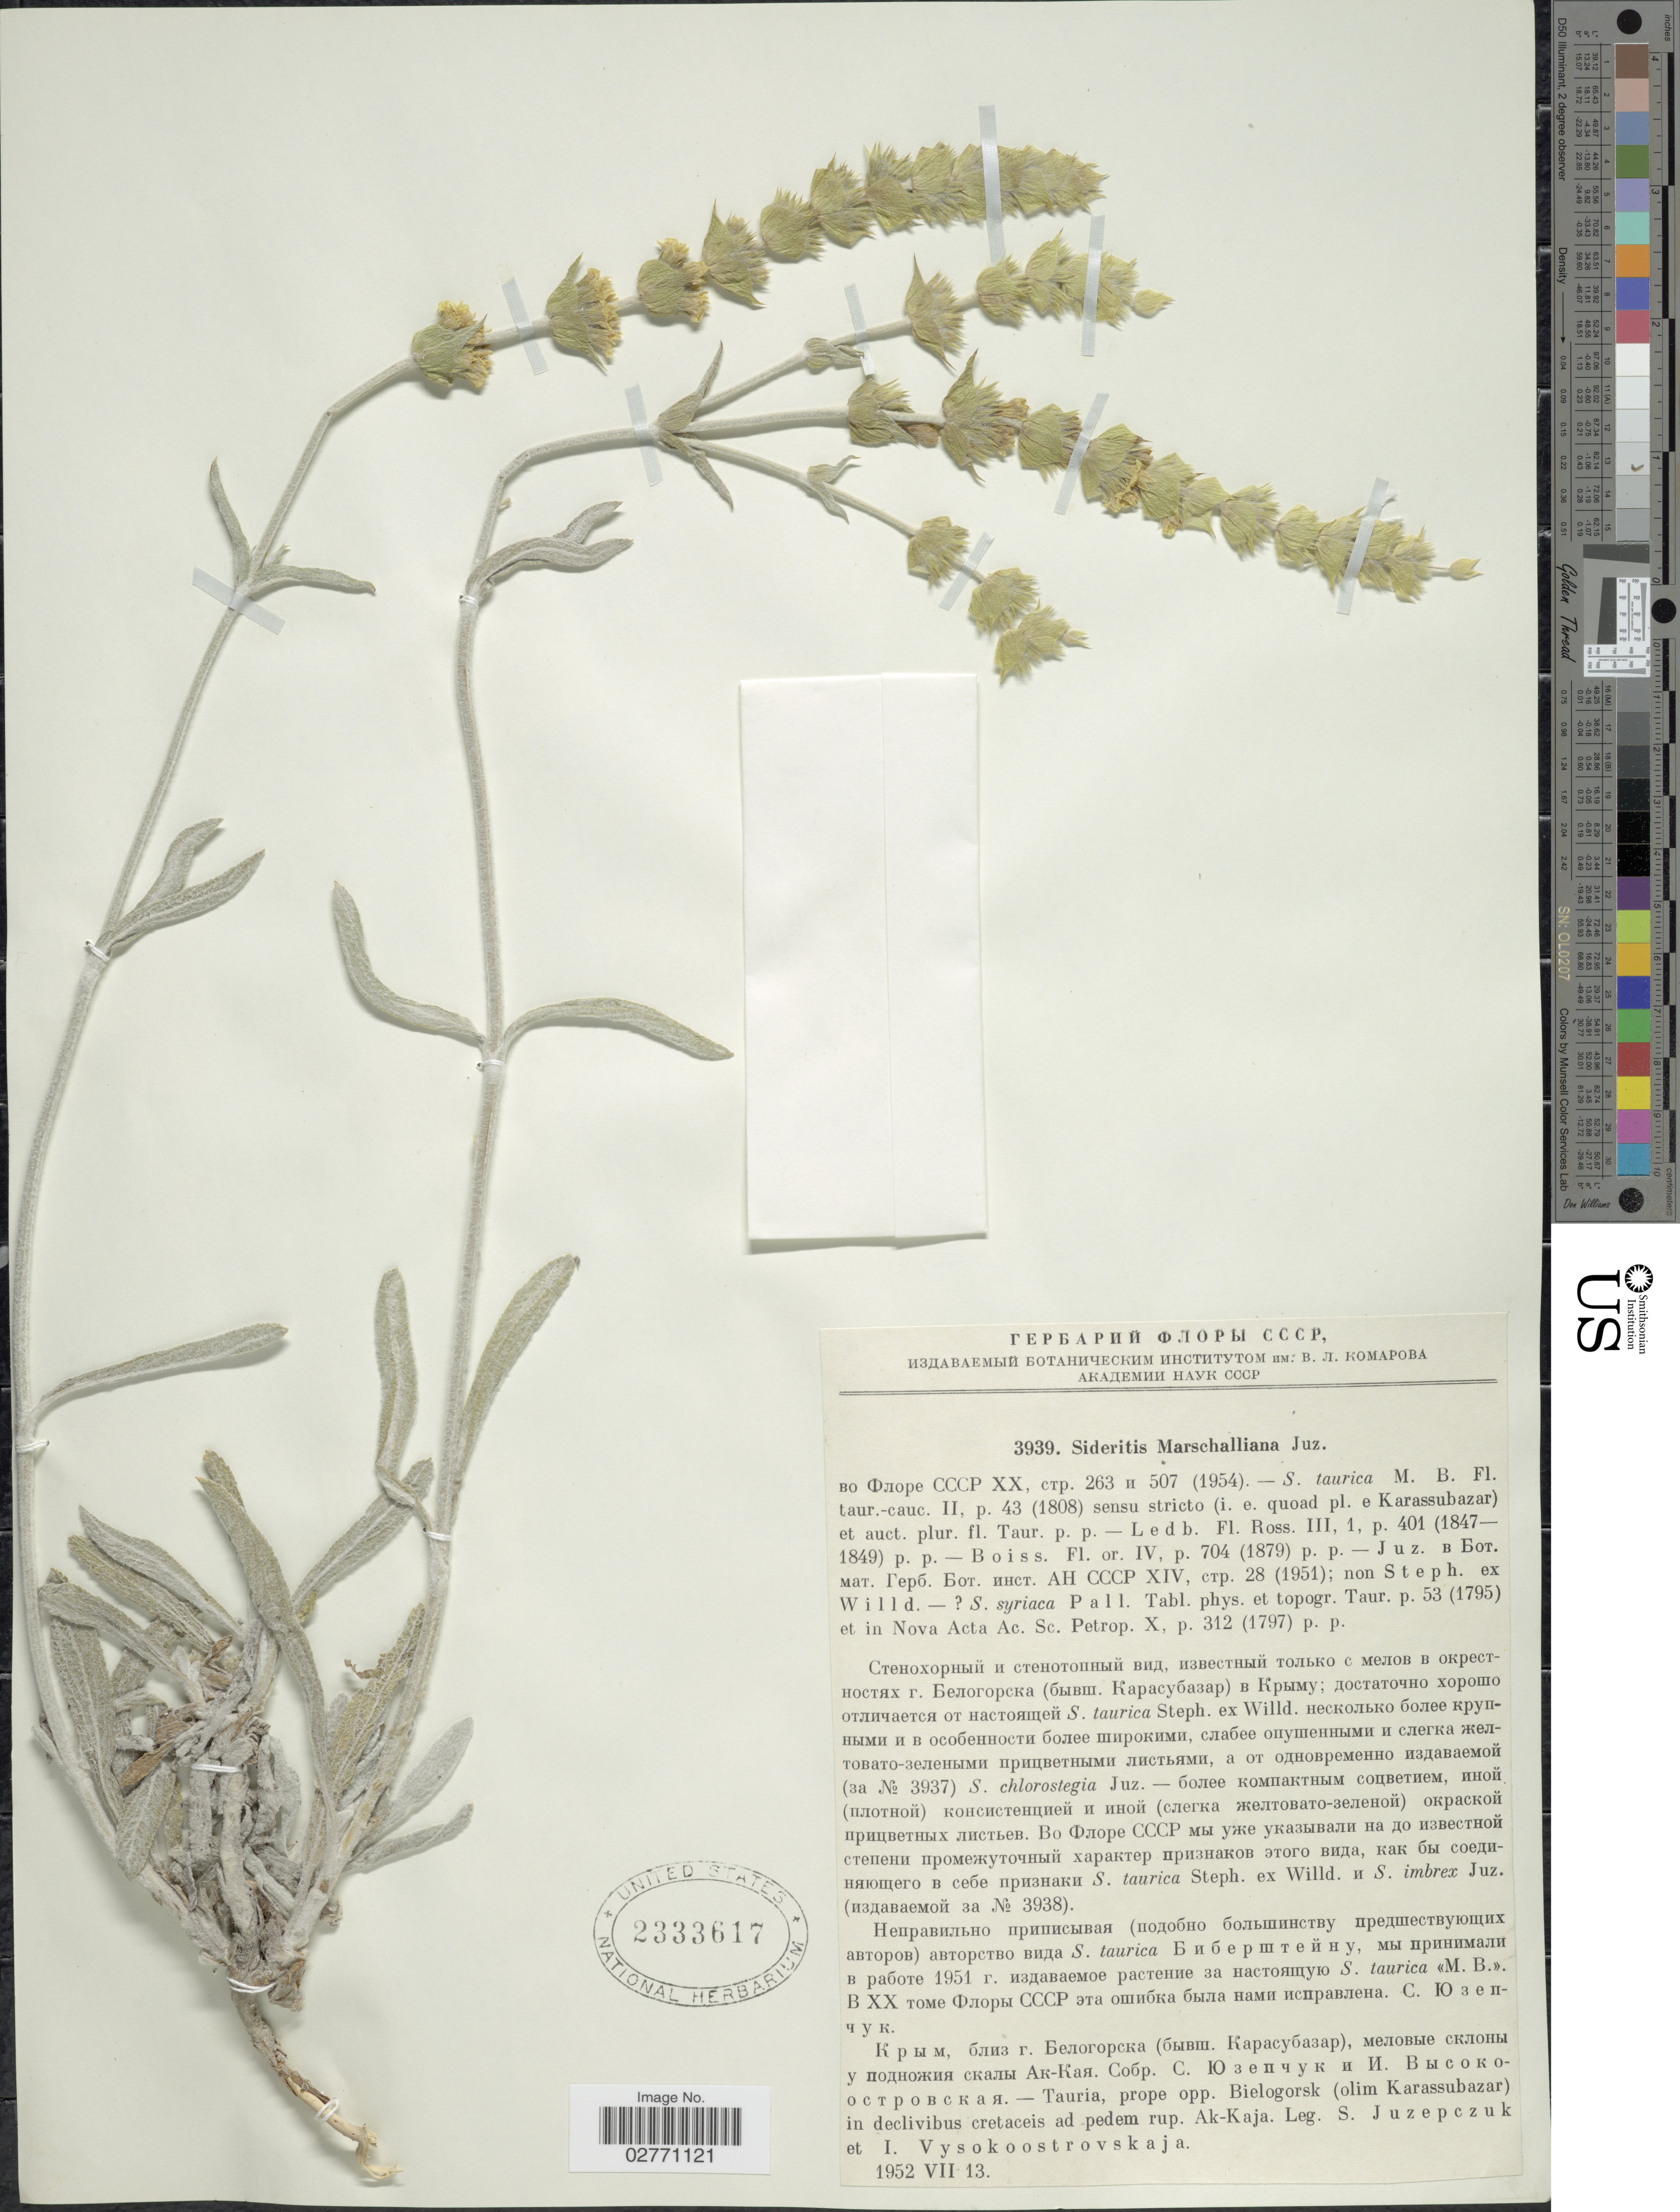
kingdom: Plantae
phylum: Tracheophyta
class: Magnoliopsida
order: Lamiales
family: Lamiaceae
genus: Sideritis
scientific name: Sideritis marschalliana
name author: Juz.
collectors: S. V. Juzepczuk & I. Vysokoostrovskaja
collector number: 3939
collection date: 1952-07-13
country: Russian Federation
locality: Tauria, prope opp. Bielogorsk (olim Karassubazar) in declivibus cretaceis ad pedem rup. Ak-Kaja.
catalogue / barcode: US 2333617